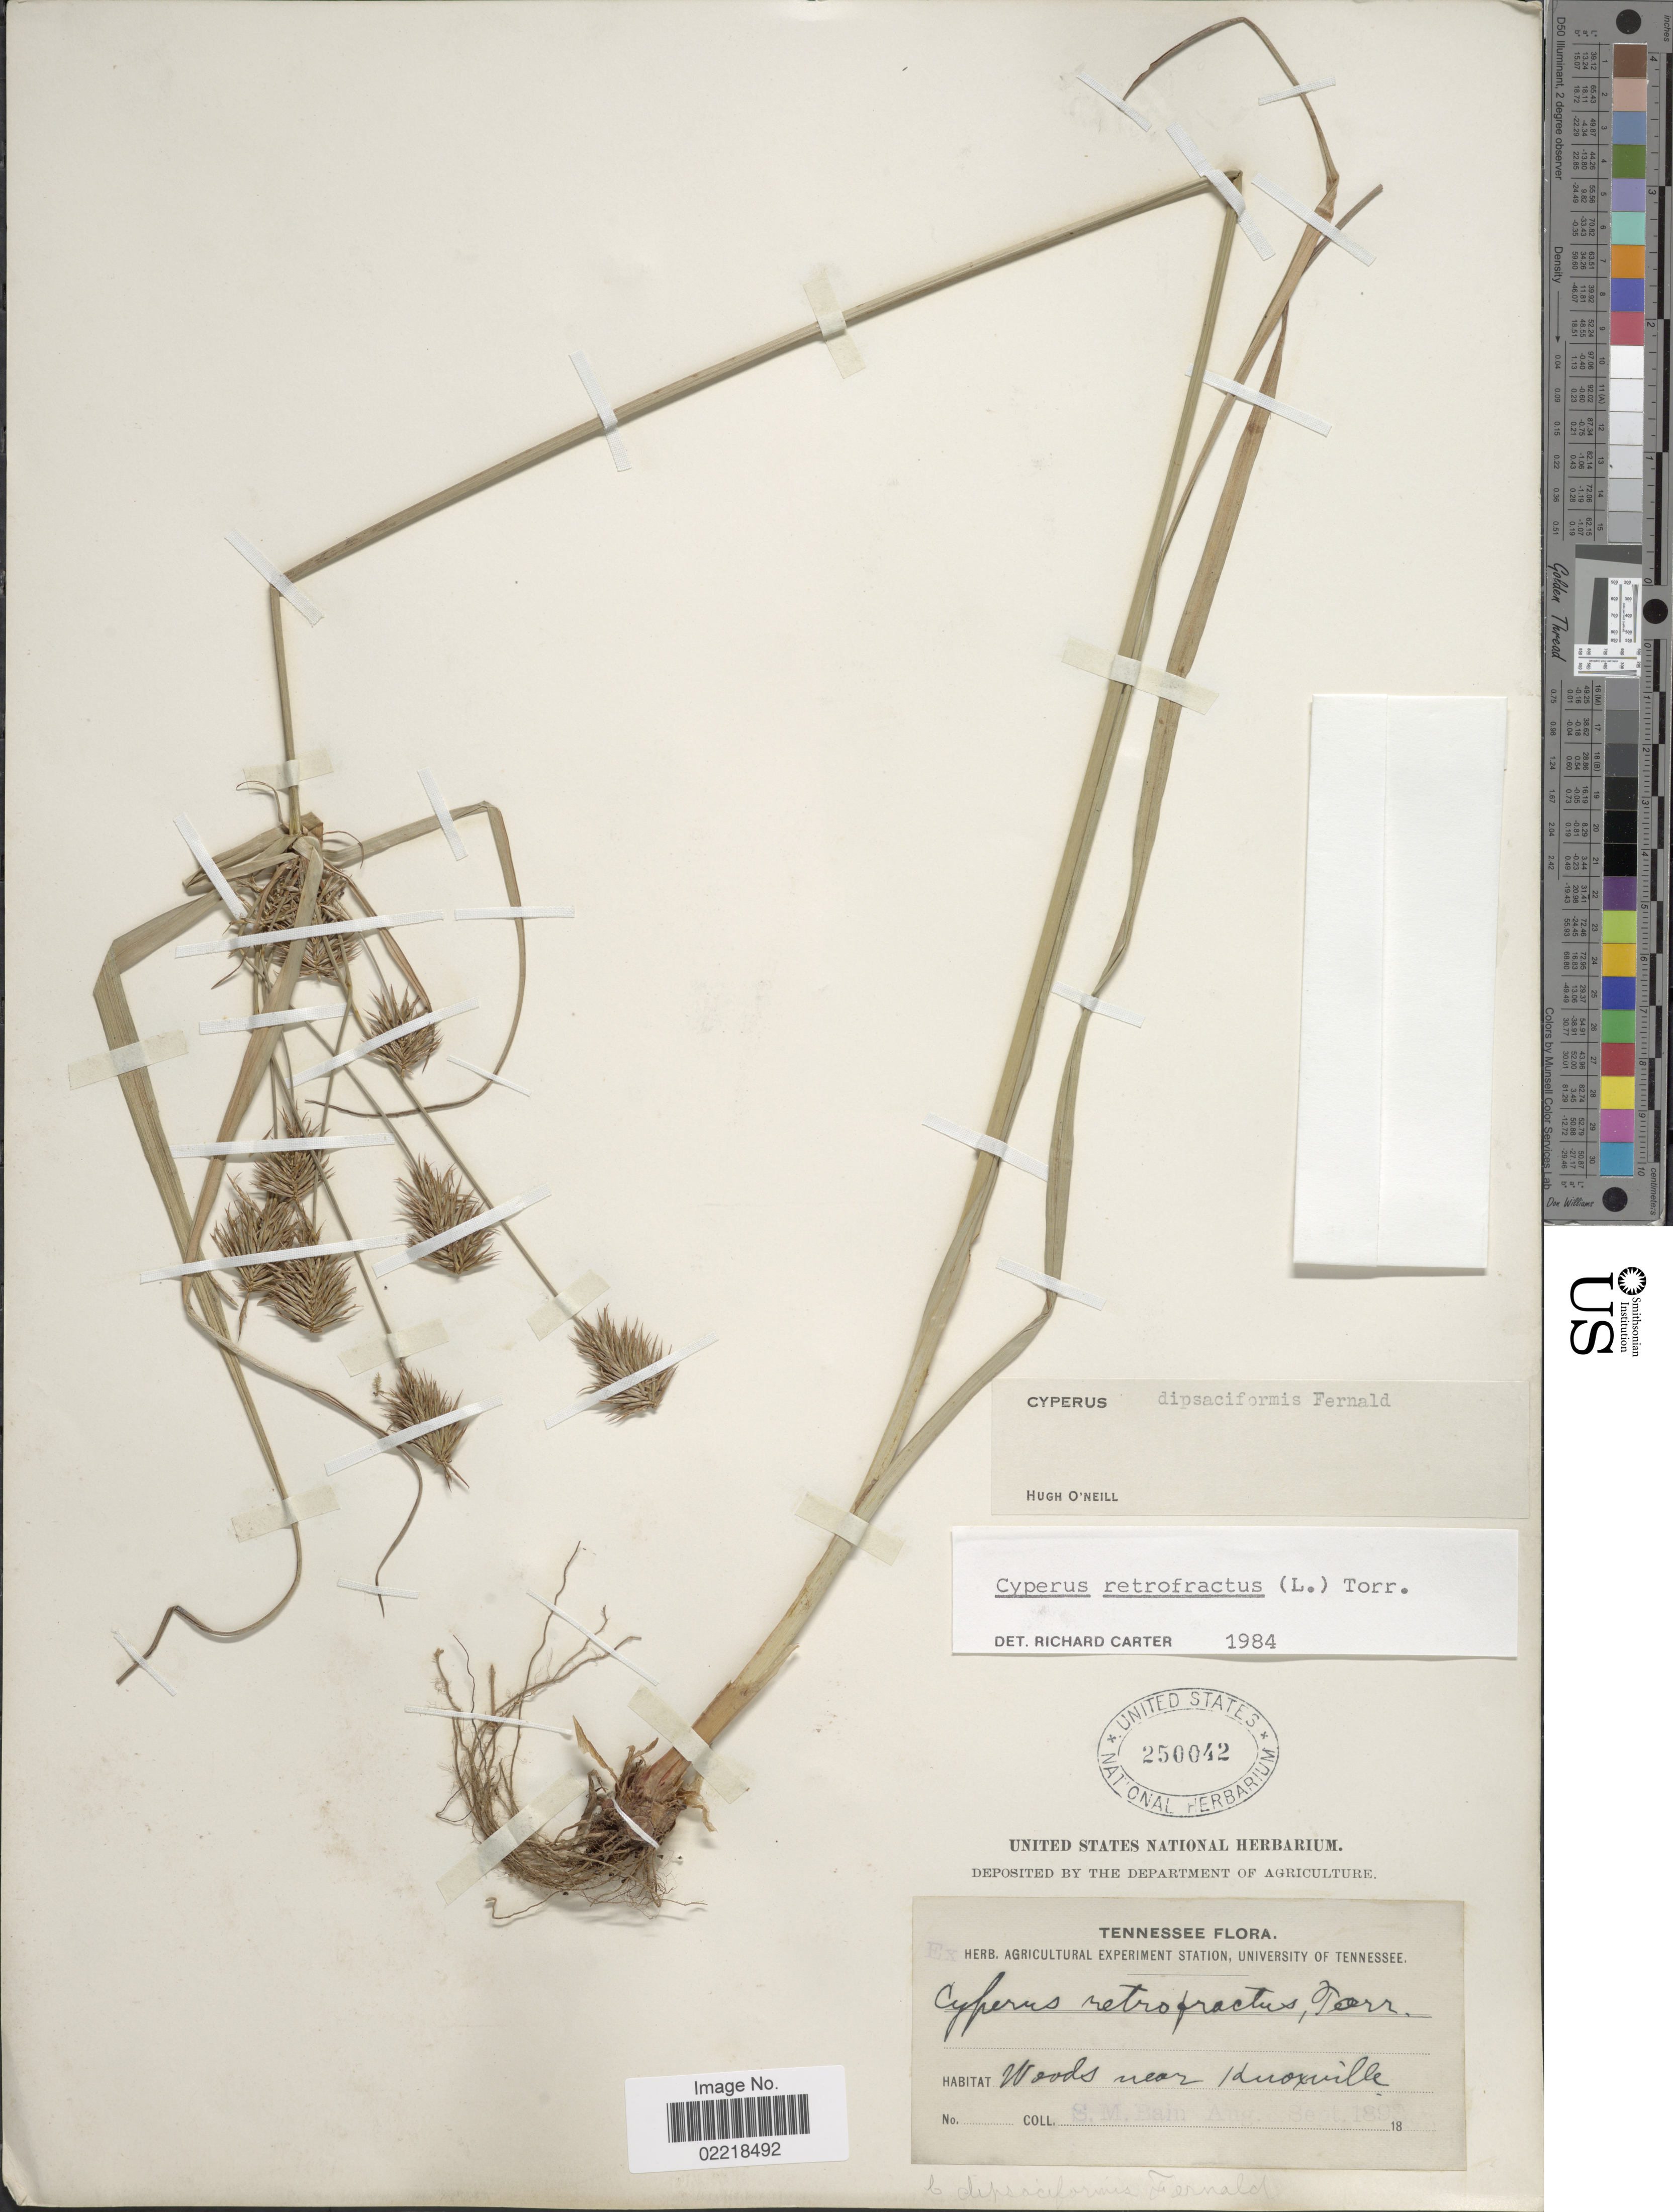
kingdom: Plantae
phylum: Tracheophyta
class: Liliopsida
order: Poales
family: Cyperaceae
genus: Cyperus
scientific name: Cyperus retrofractus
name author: (L.) Torr.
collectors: S. M. Bain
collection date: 1898-08/1898-09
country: United States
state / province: Tennessee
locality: Woods near Knoxville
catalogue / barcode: US 250042